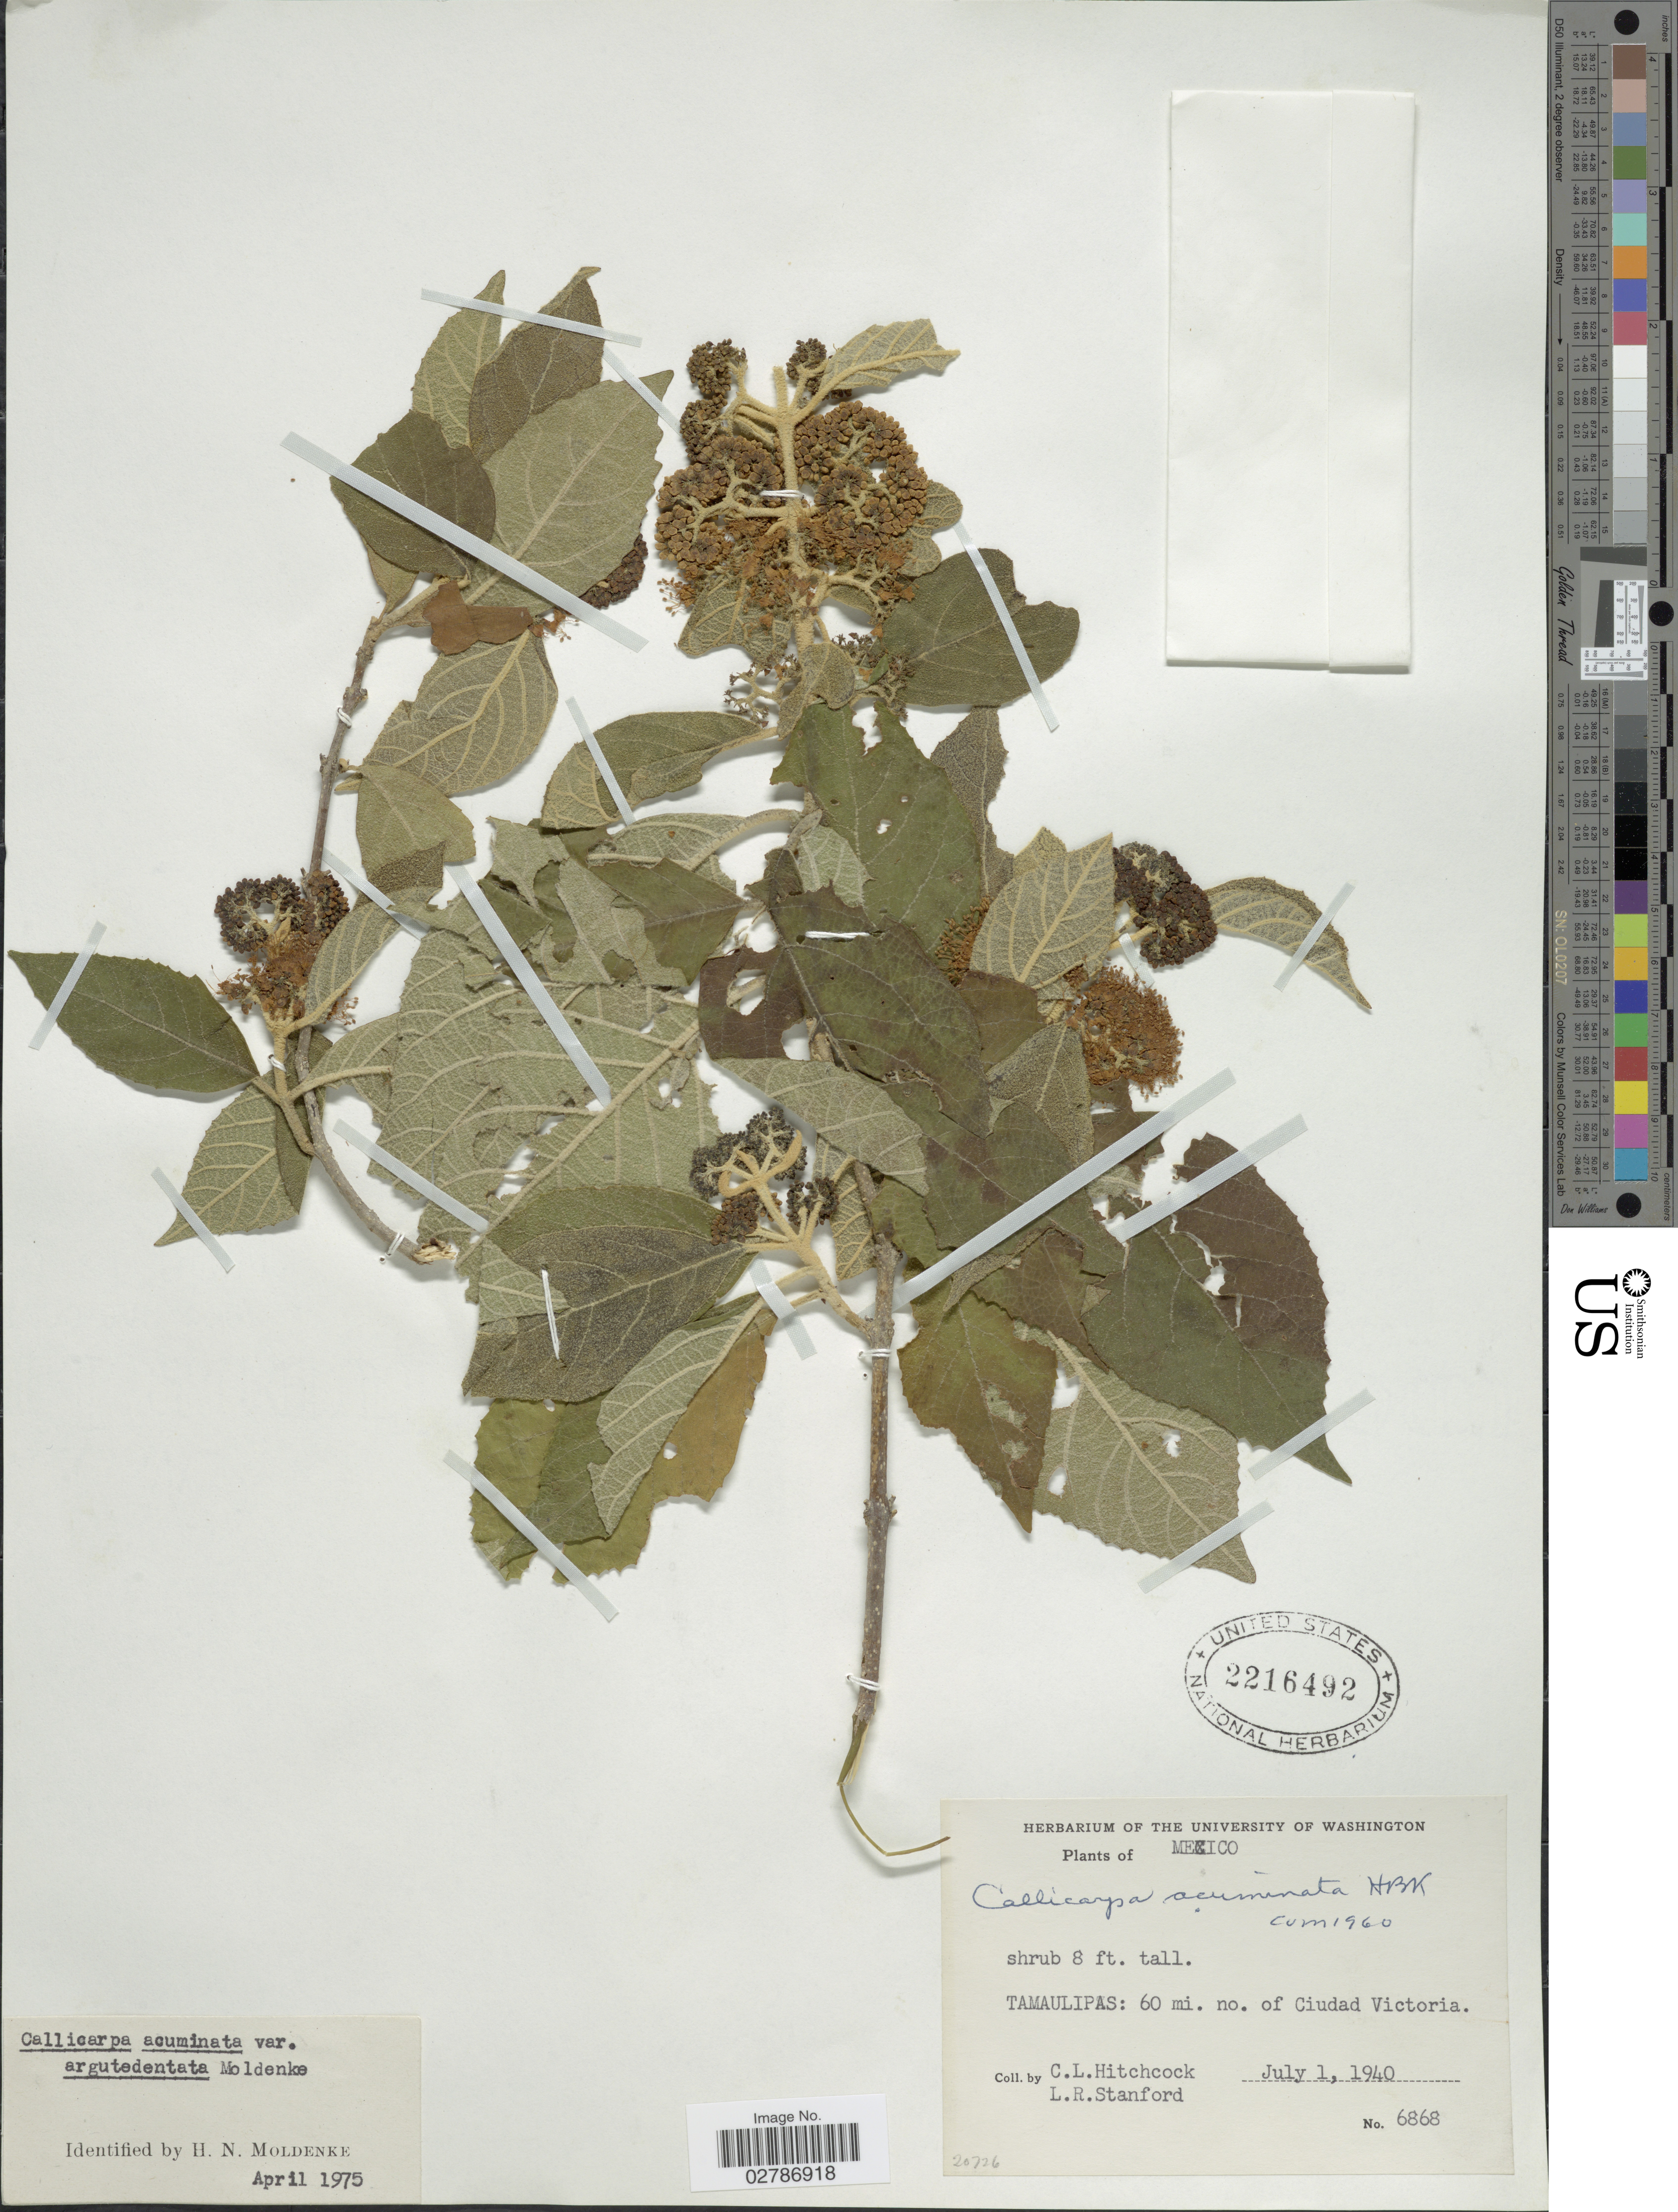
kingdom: Plantae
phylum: Tracheophyta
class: Magnoliopsida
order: Lamiales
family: Lamiaceae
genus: Callicarpa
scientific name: Callicarpa acuminata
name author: Kunth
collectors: C. L. Hitchcock & L. R. Stanford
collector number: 6868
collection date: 1940-07-01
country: Mexico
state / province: Tamaulipas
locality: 60 mi. no. of Ciudad Victoria.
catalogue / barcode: US 2216492